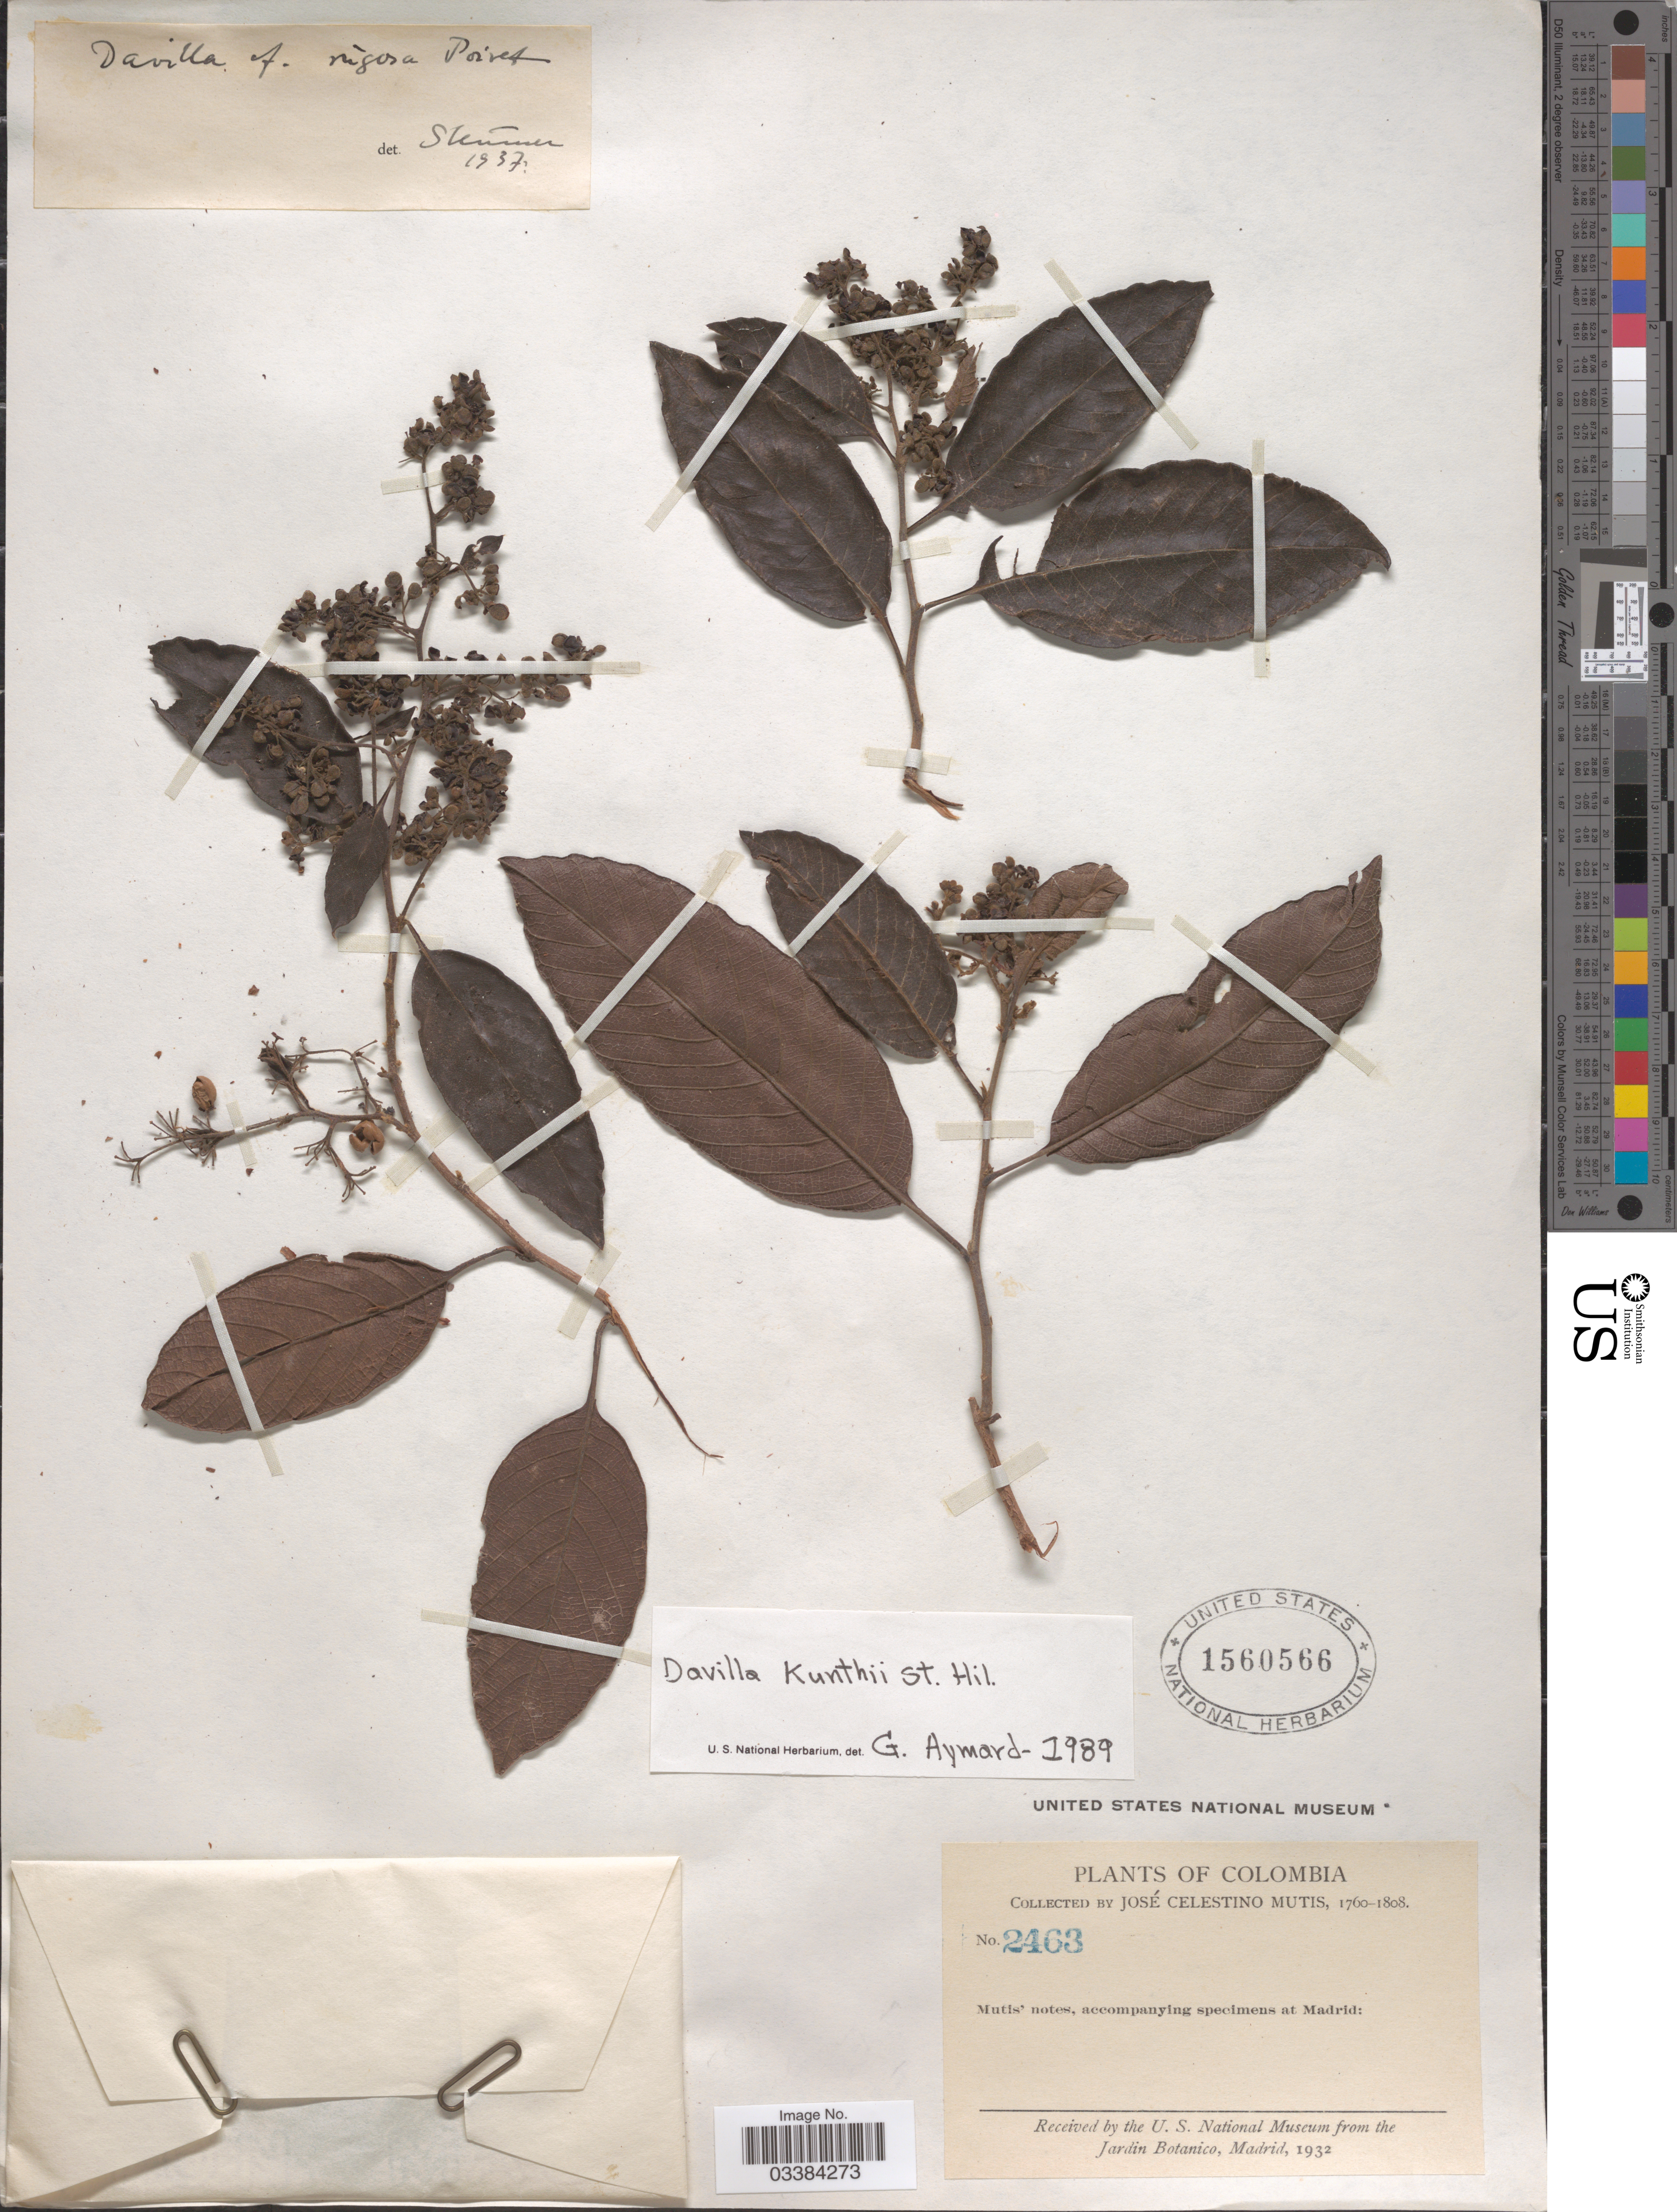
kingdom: Plantae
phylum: Tracheophyta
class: Magnoliopsida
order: Dilleniales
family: Dilleniaceae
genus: Davilla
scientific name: Davilla kunthii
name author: A. St.-Hil.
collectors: J. C. B. Mutis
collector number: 2463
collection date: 1760/1808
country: Colombia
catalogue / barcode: US 1560566